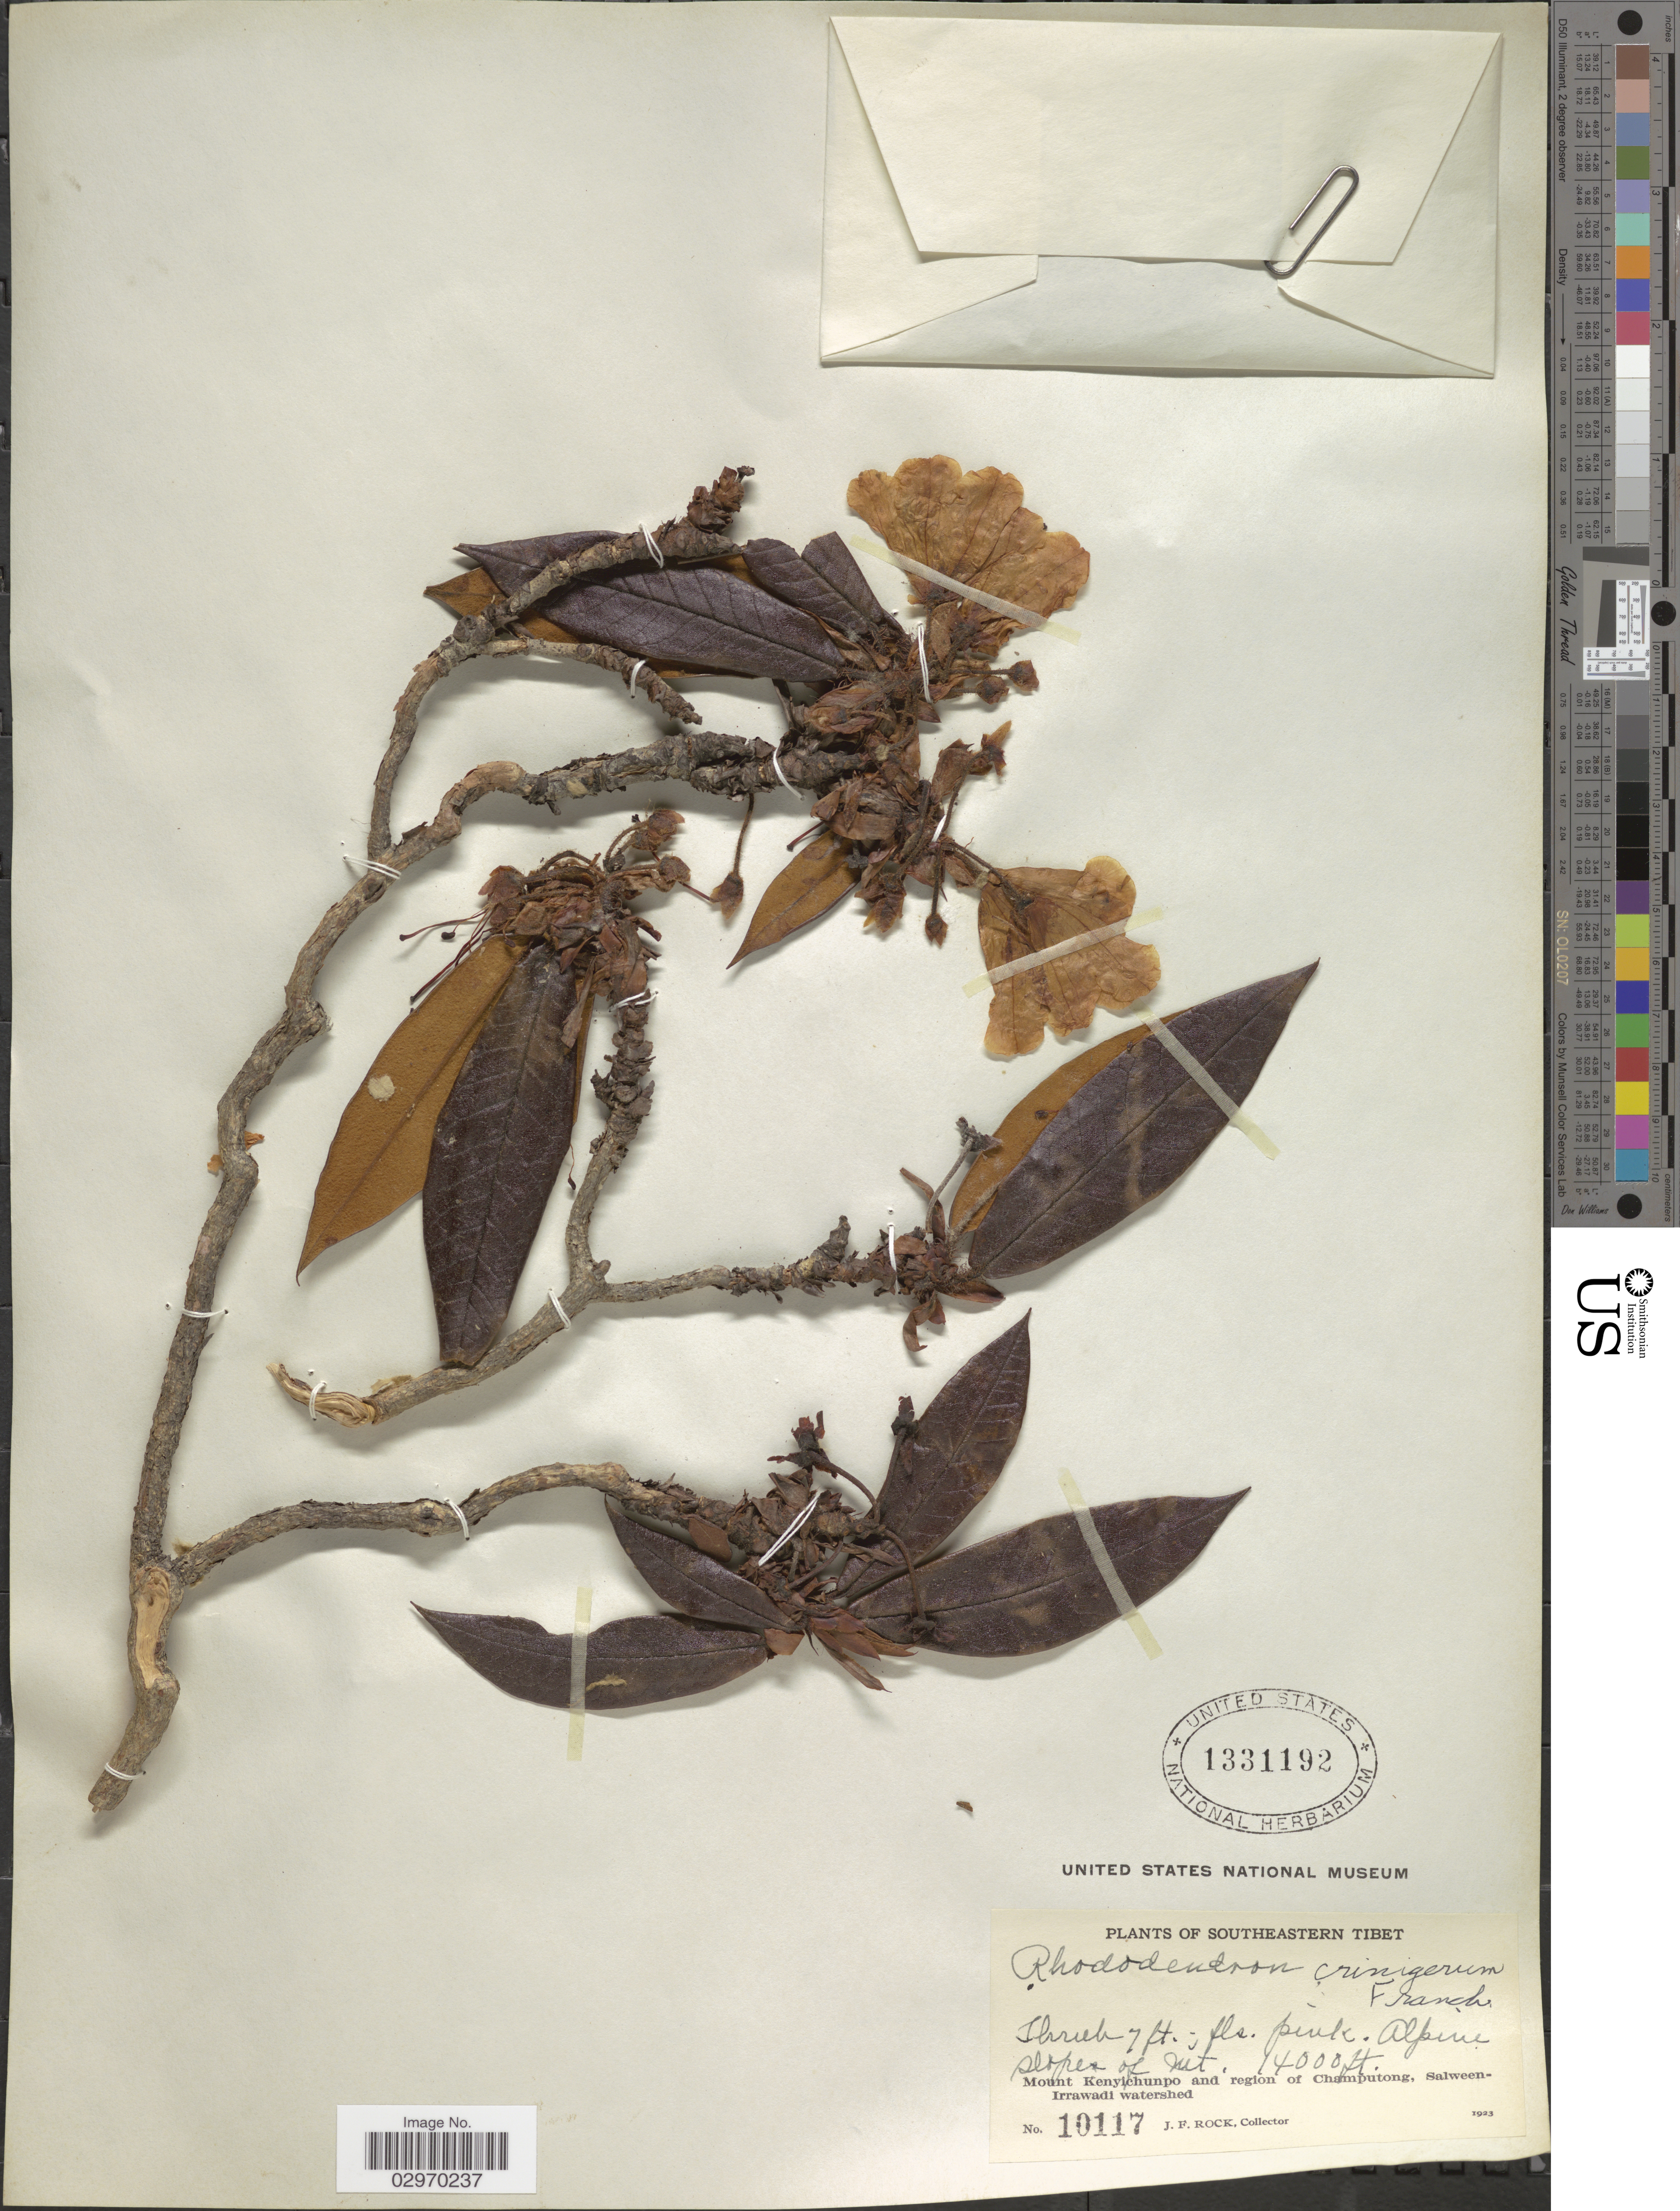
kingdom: Plantae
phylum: Tracheophyta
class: Magnoliopsida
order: Ericales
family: Ericaceae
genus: Rhododendron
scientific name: Rhododendron crinigerum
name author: Franch.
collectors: J. Rock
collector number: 10117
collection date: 1923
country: China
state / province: Xizang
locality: Southeastern Tibet. Mount Kenyichunpo and region of Champutong, Salween-Irrawadi watershed. Alpine slopes of Mt.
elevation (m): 427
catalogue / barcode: US 1331192